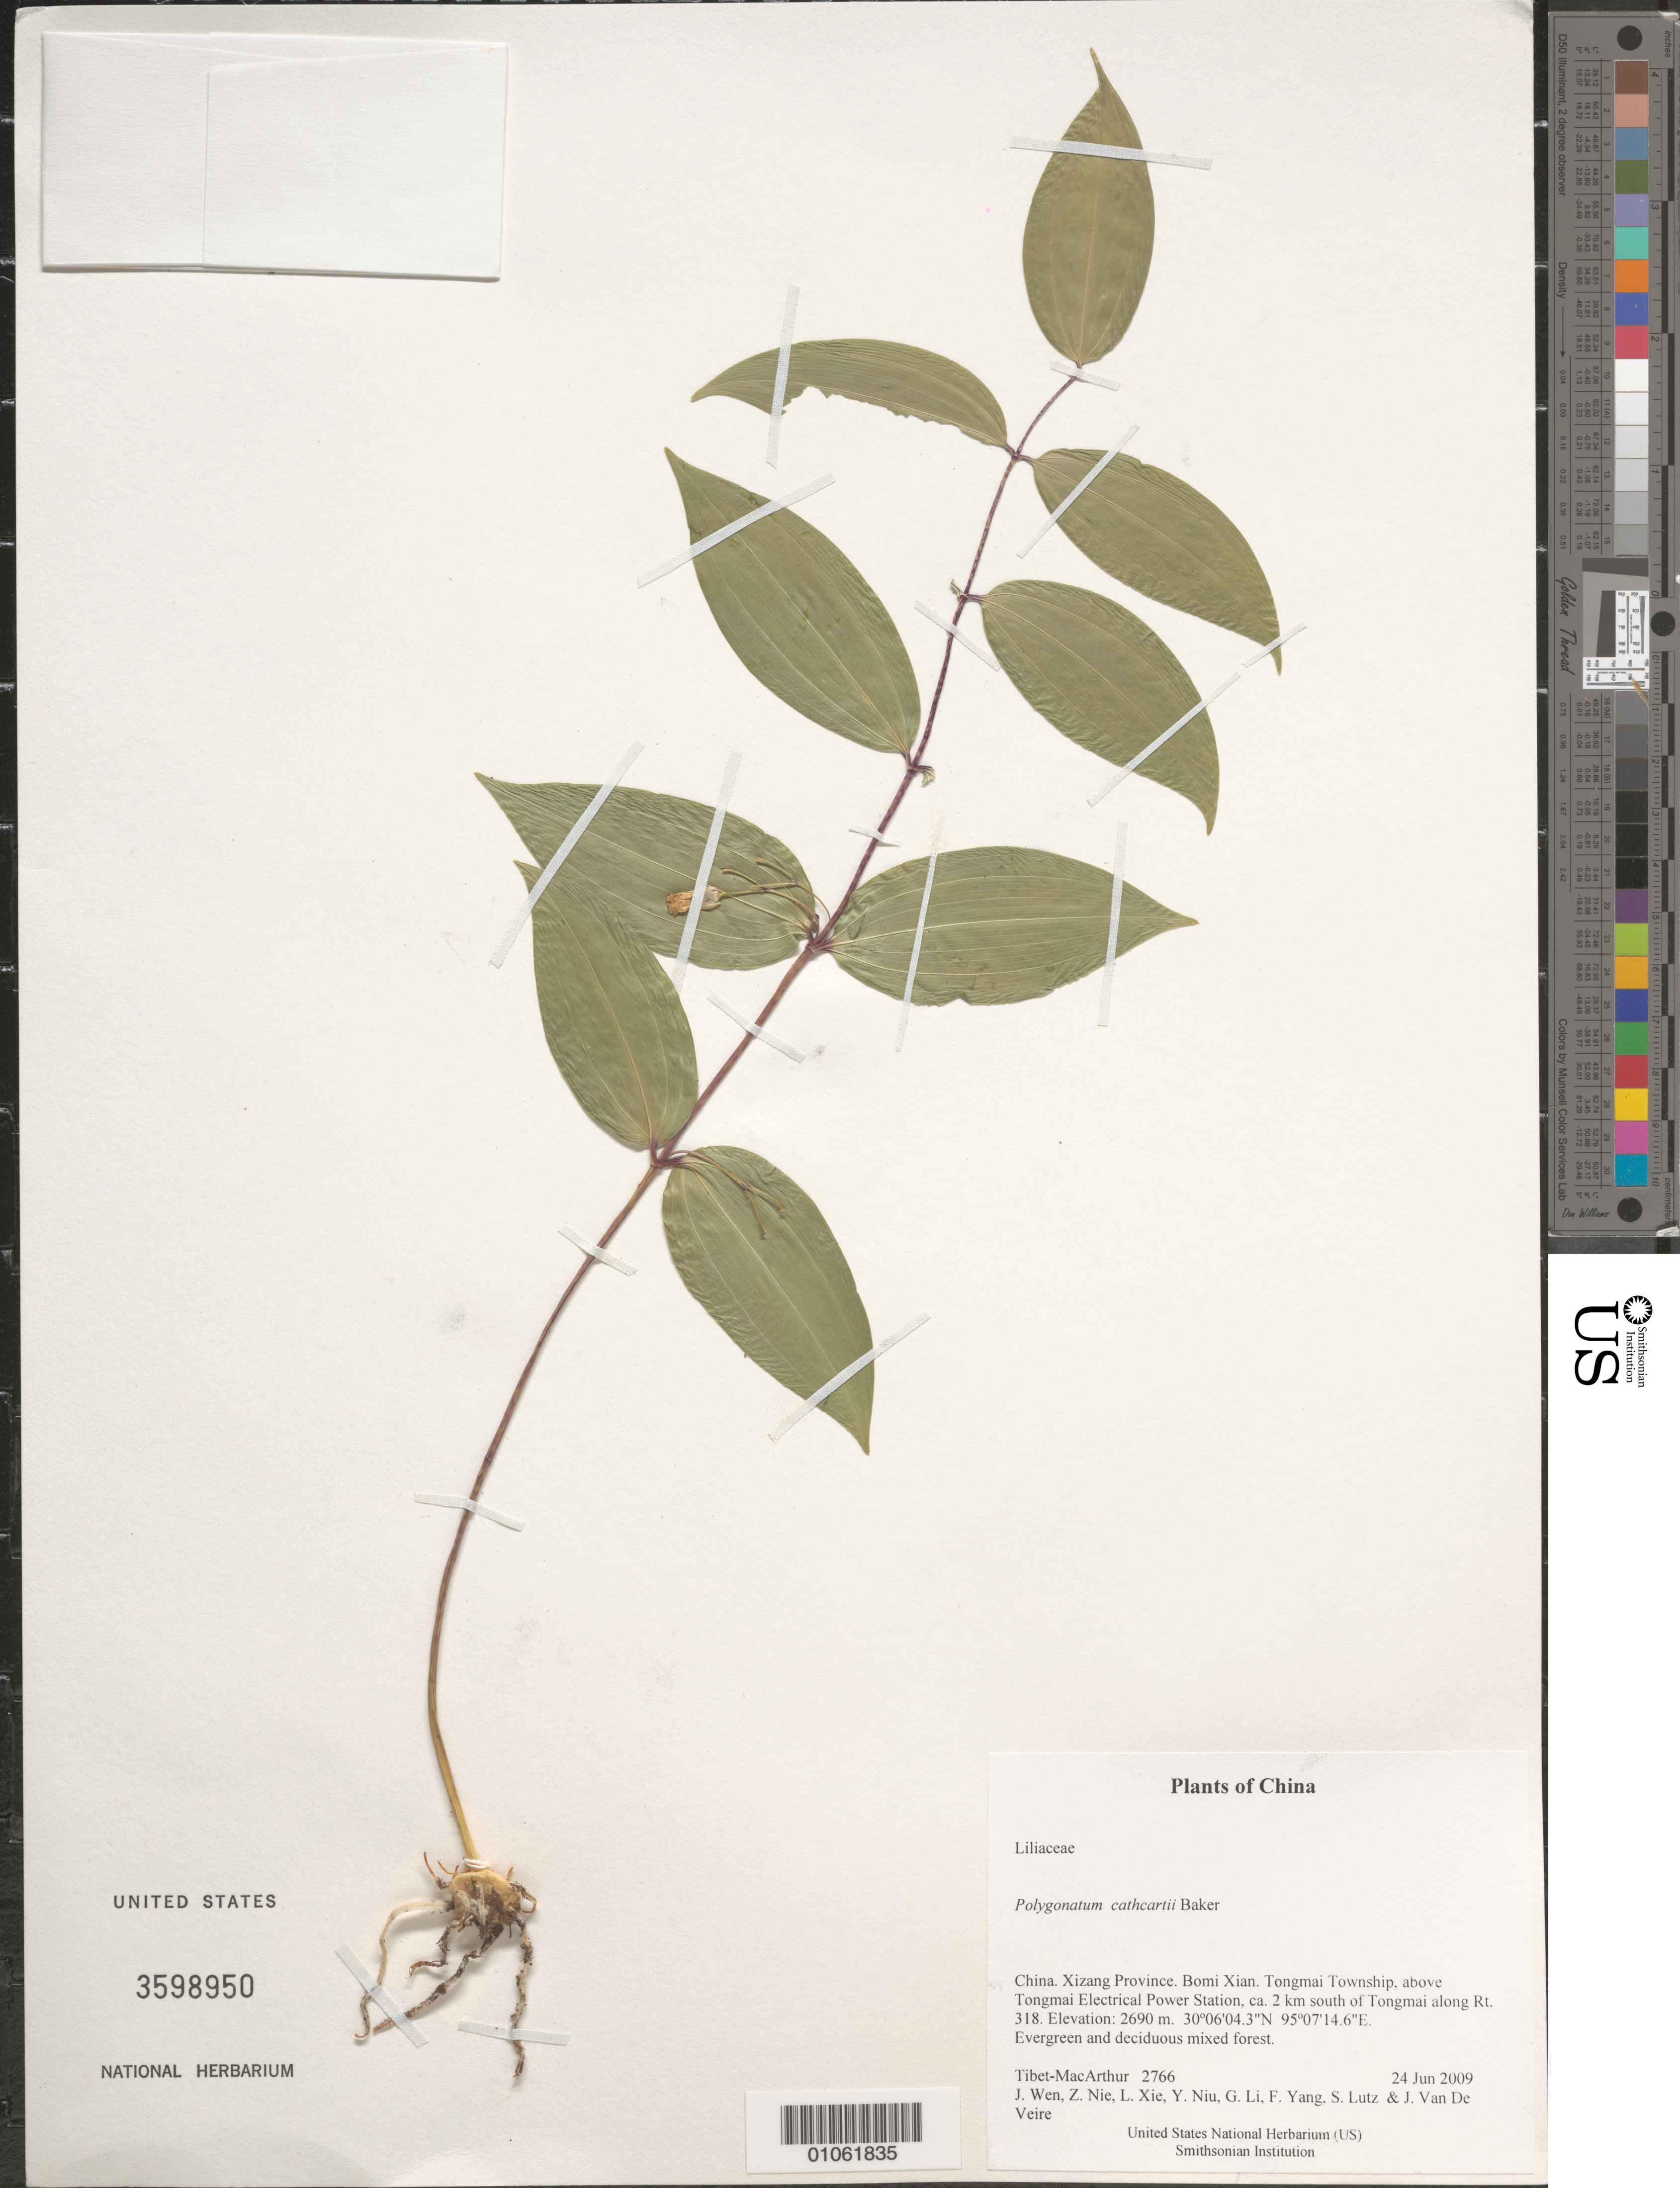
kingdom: Plantae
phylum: Tracheophyta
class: Liliopsida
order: Asparagales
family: Asparagaceae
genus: Polygonatum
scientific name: Polygonatum cathcartii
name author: Baker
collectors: Tibet-MacArthur, J. Wen, Z. Nie, L. Xie, Y. Niu, G. Li, F. Yang, S. Lutz & J. Van De Veire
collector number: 2766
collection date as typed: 24 Jun 2009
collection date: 2009-06-24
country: China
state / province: Xizang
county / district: Bomi Xian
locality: Tongmai Township, above Tongmai Electrical Power Station, ca. 2 km south of Tongmai along Rt. 318.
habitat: Evergreen and deciduous mixed forest.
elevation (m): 2690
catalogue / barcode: US 3598950